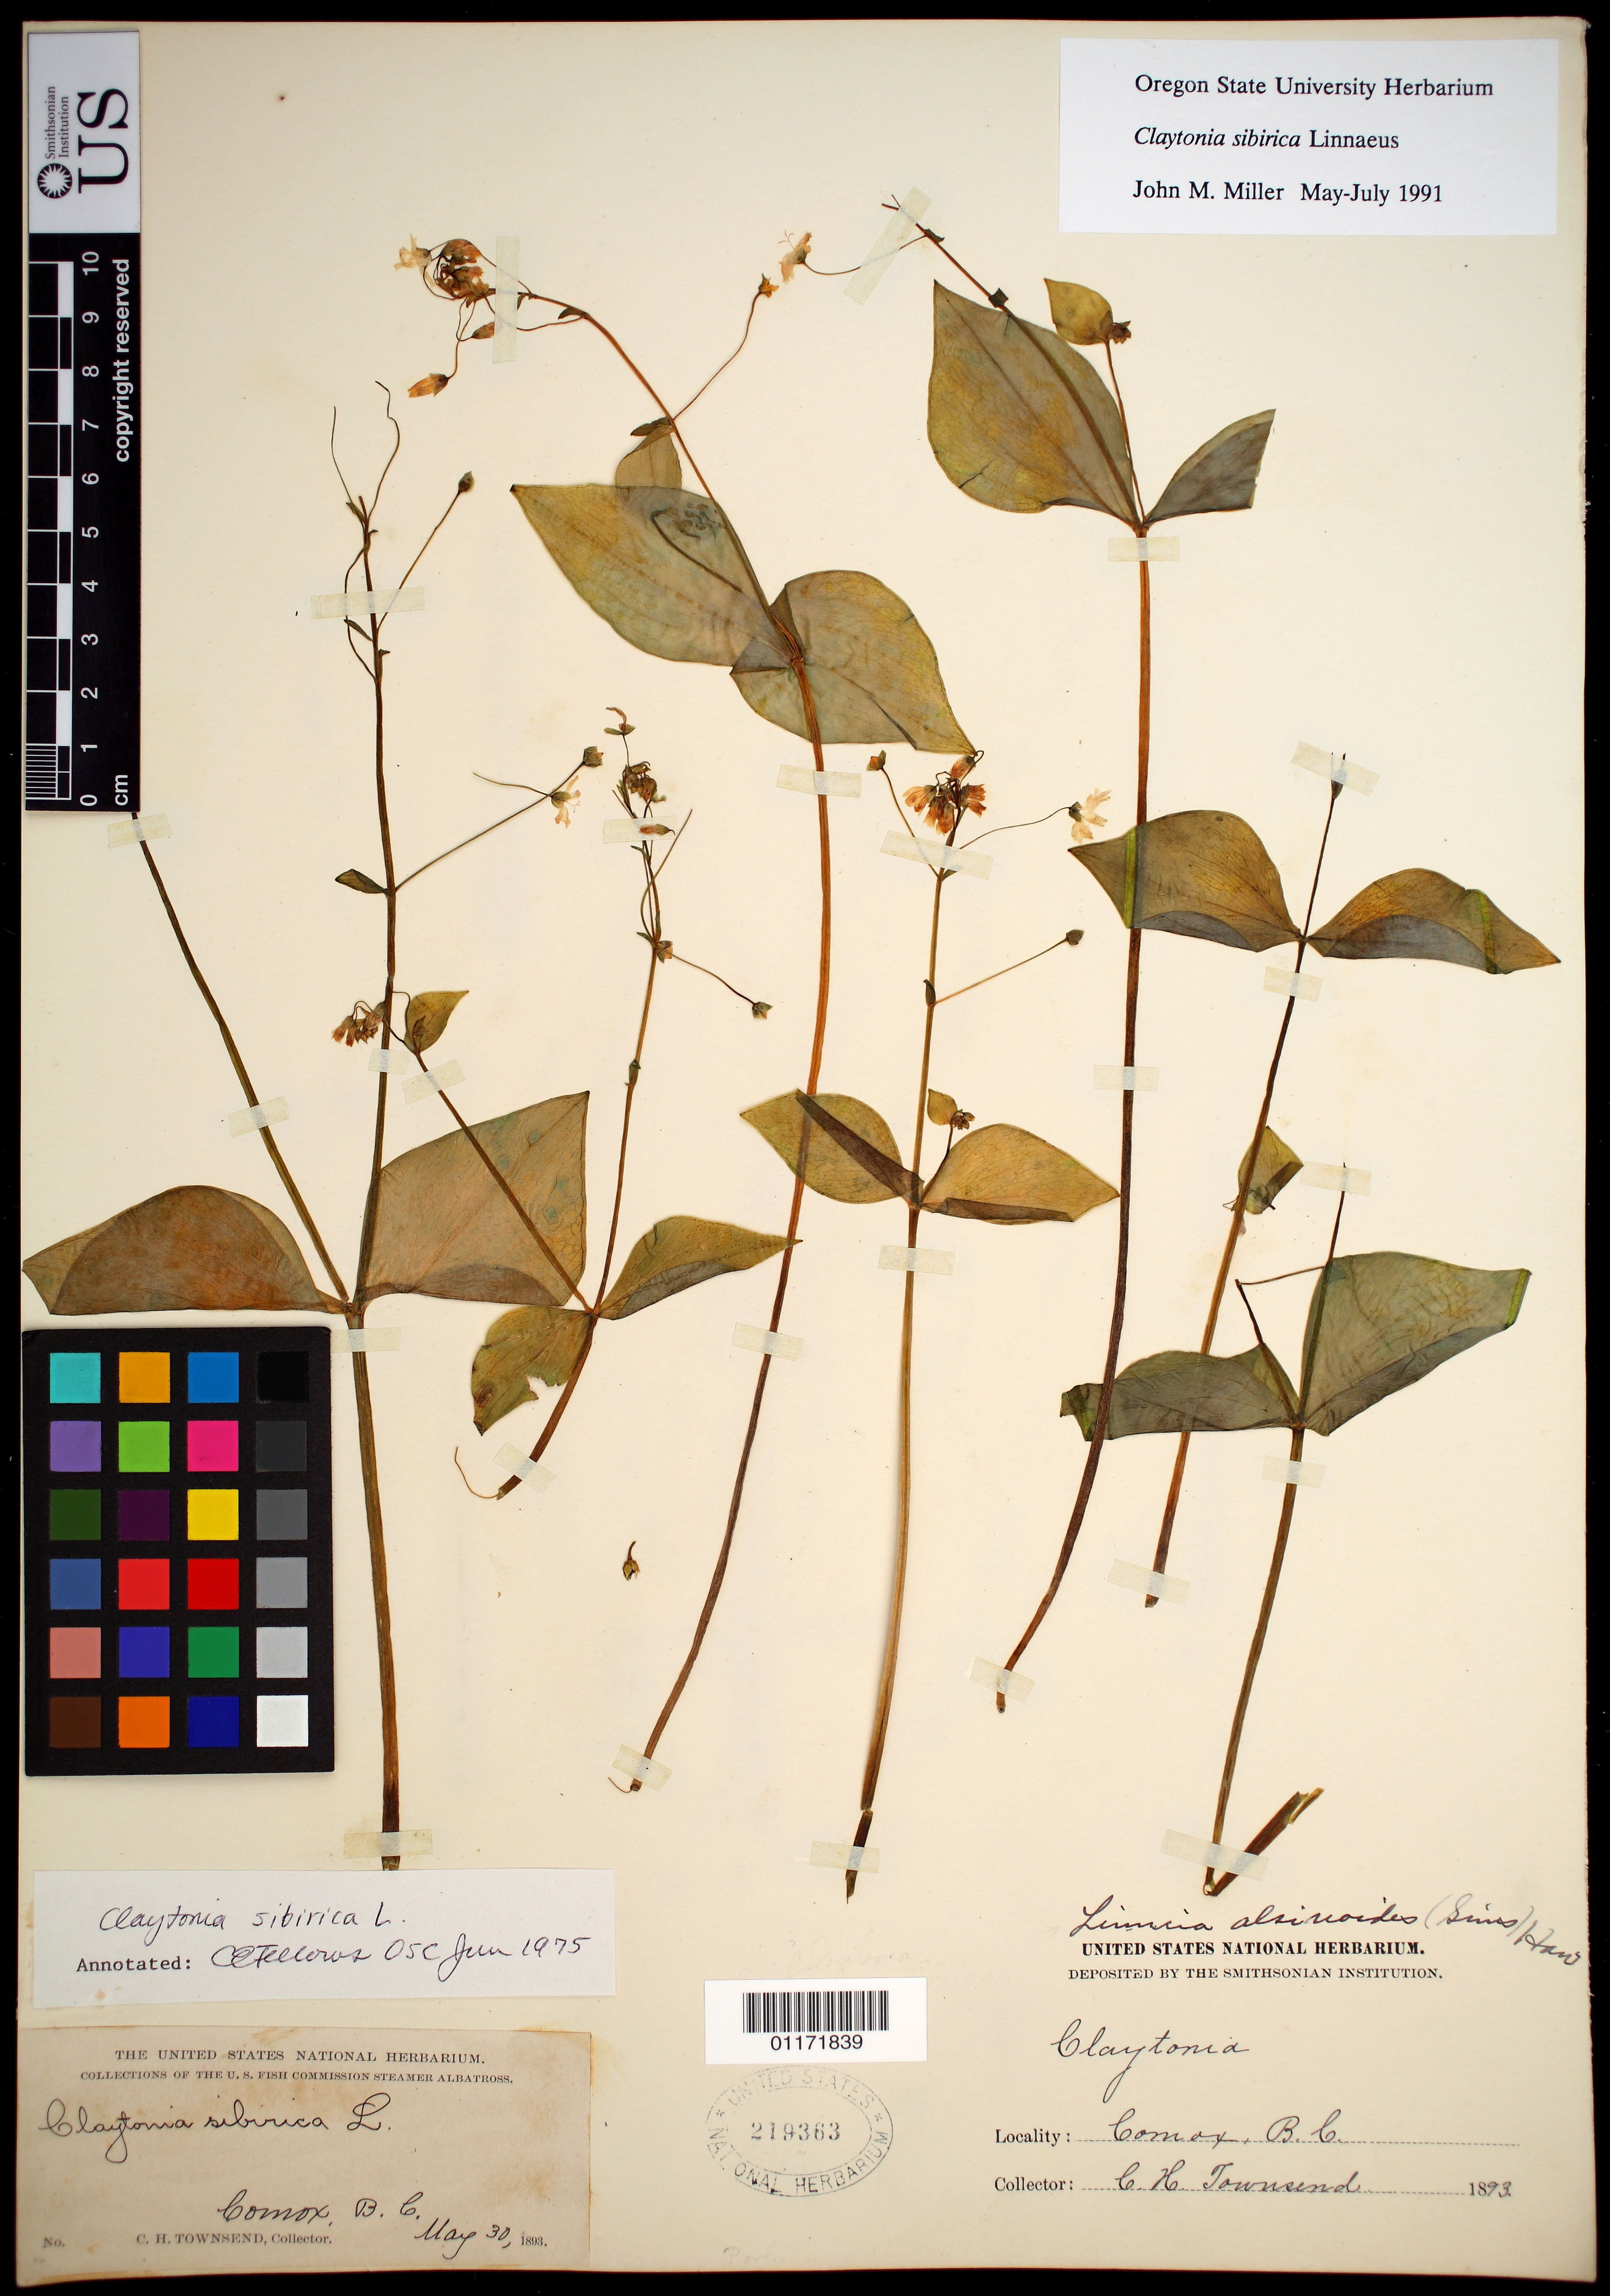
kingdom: Plantae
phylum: Tracheophyta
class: Magnoliopsida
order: Caryophyllales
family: Montiaceae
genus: Claytonia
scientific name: Claytonia sibirica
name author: L.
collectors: C. H. Townsend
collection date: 1893-05-30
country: Canada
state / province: British Columbia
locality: Comox.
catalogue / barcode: US 219363